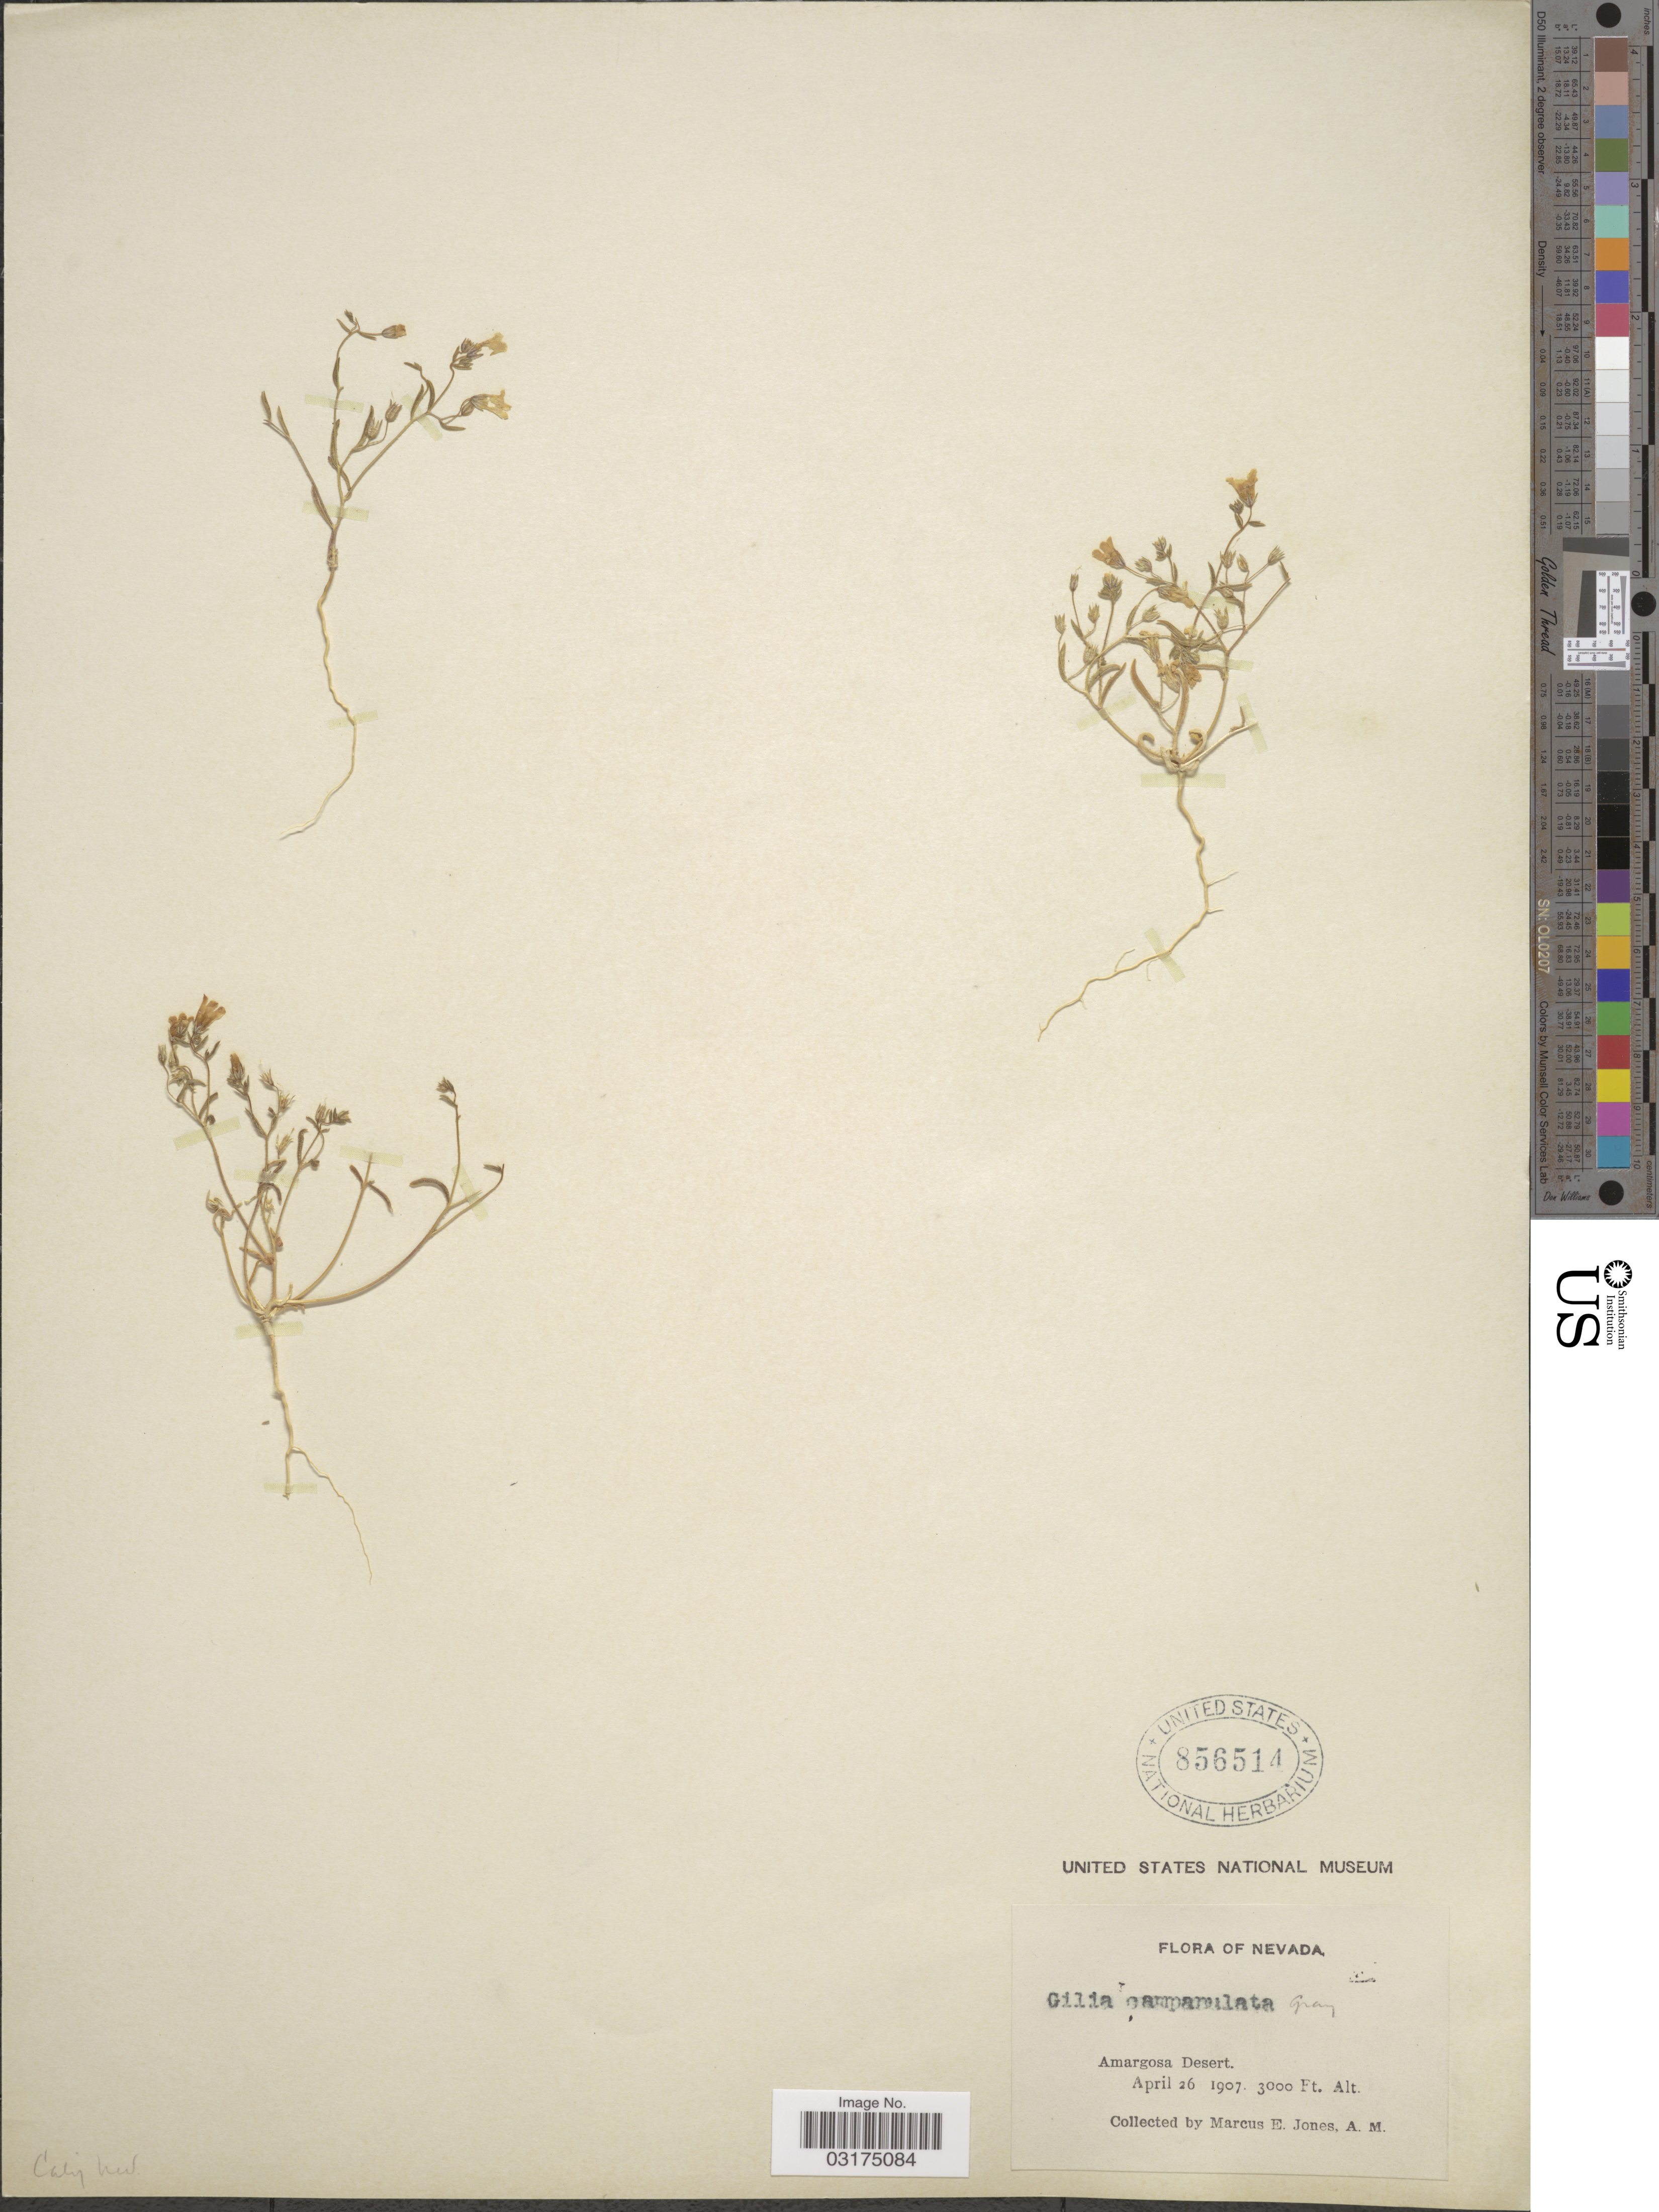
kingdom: Plantae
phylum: Tracheophyta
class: Magnoliopsida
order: Ericales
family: Polemoniaceae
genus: Linanthus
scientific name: Linanthus campanulatus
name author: (A. Gray) J.M. Porter & L.A. Johnson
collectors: M. E. Jones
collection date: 1907-04-26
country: United States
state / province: Nevada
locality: Amargosa Desert.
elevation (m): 914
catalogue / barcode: US 856514